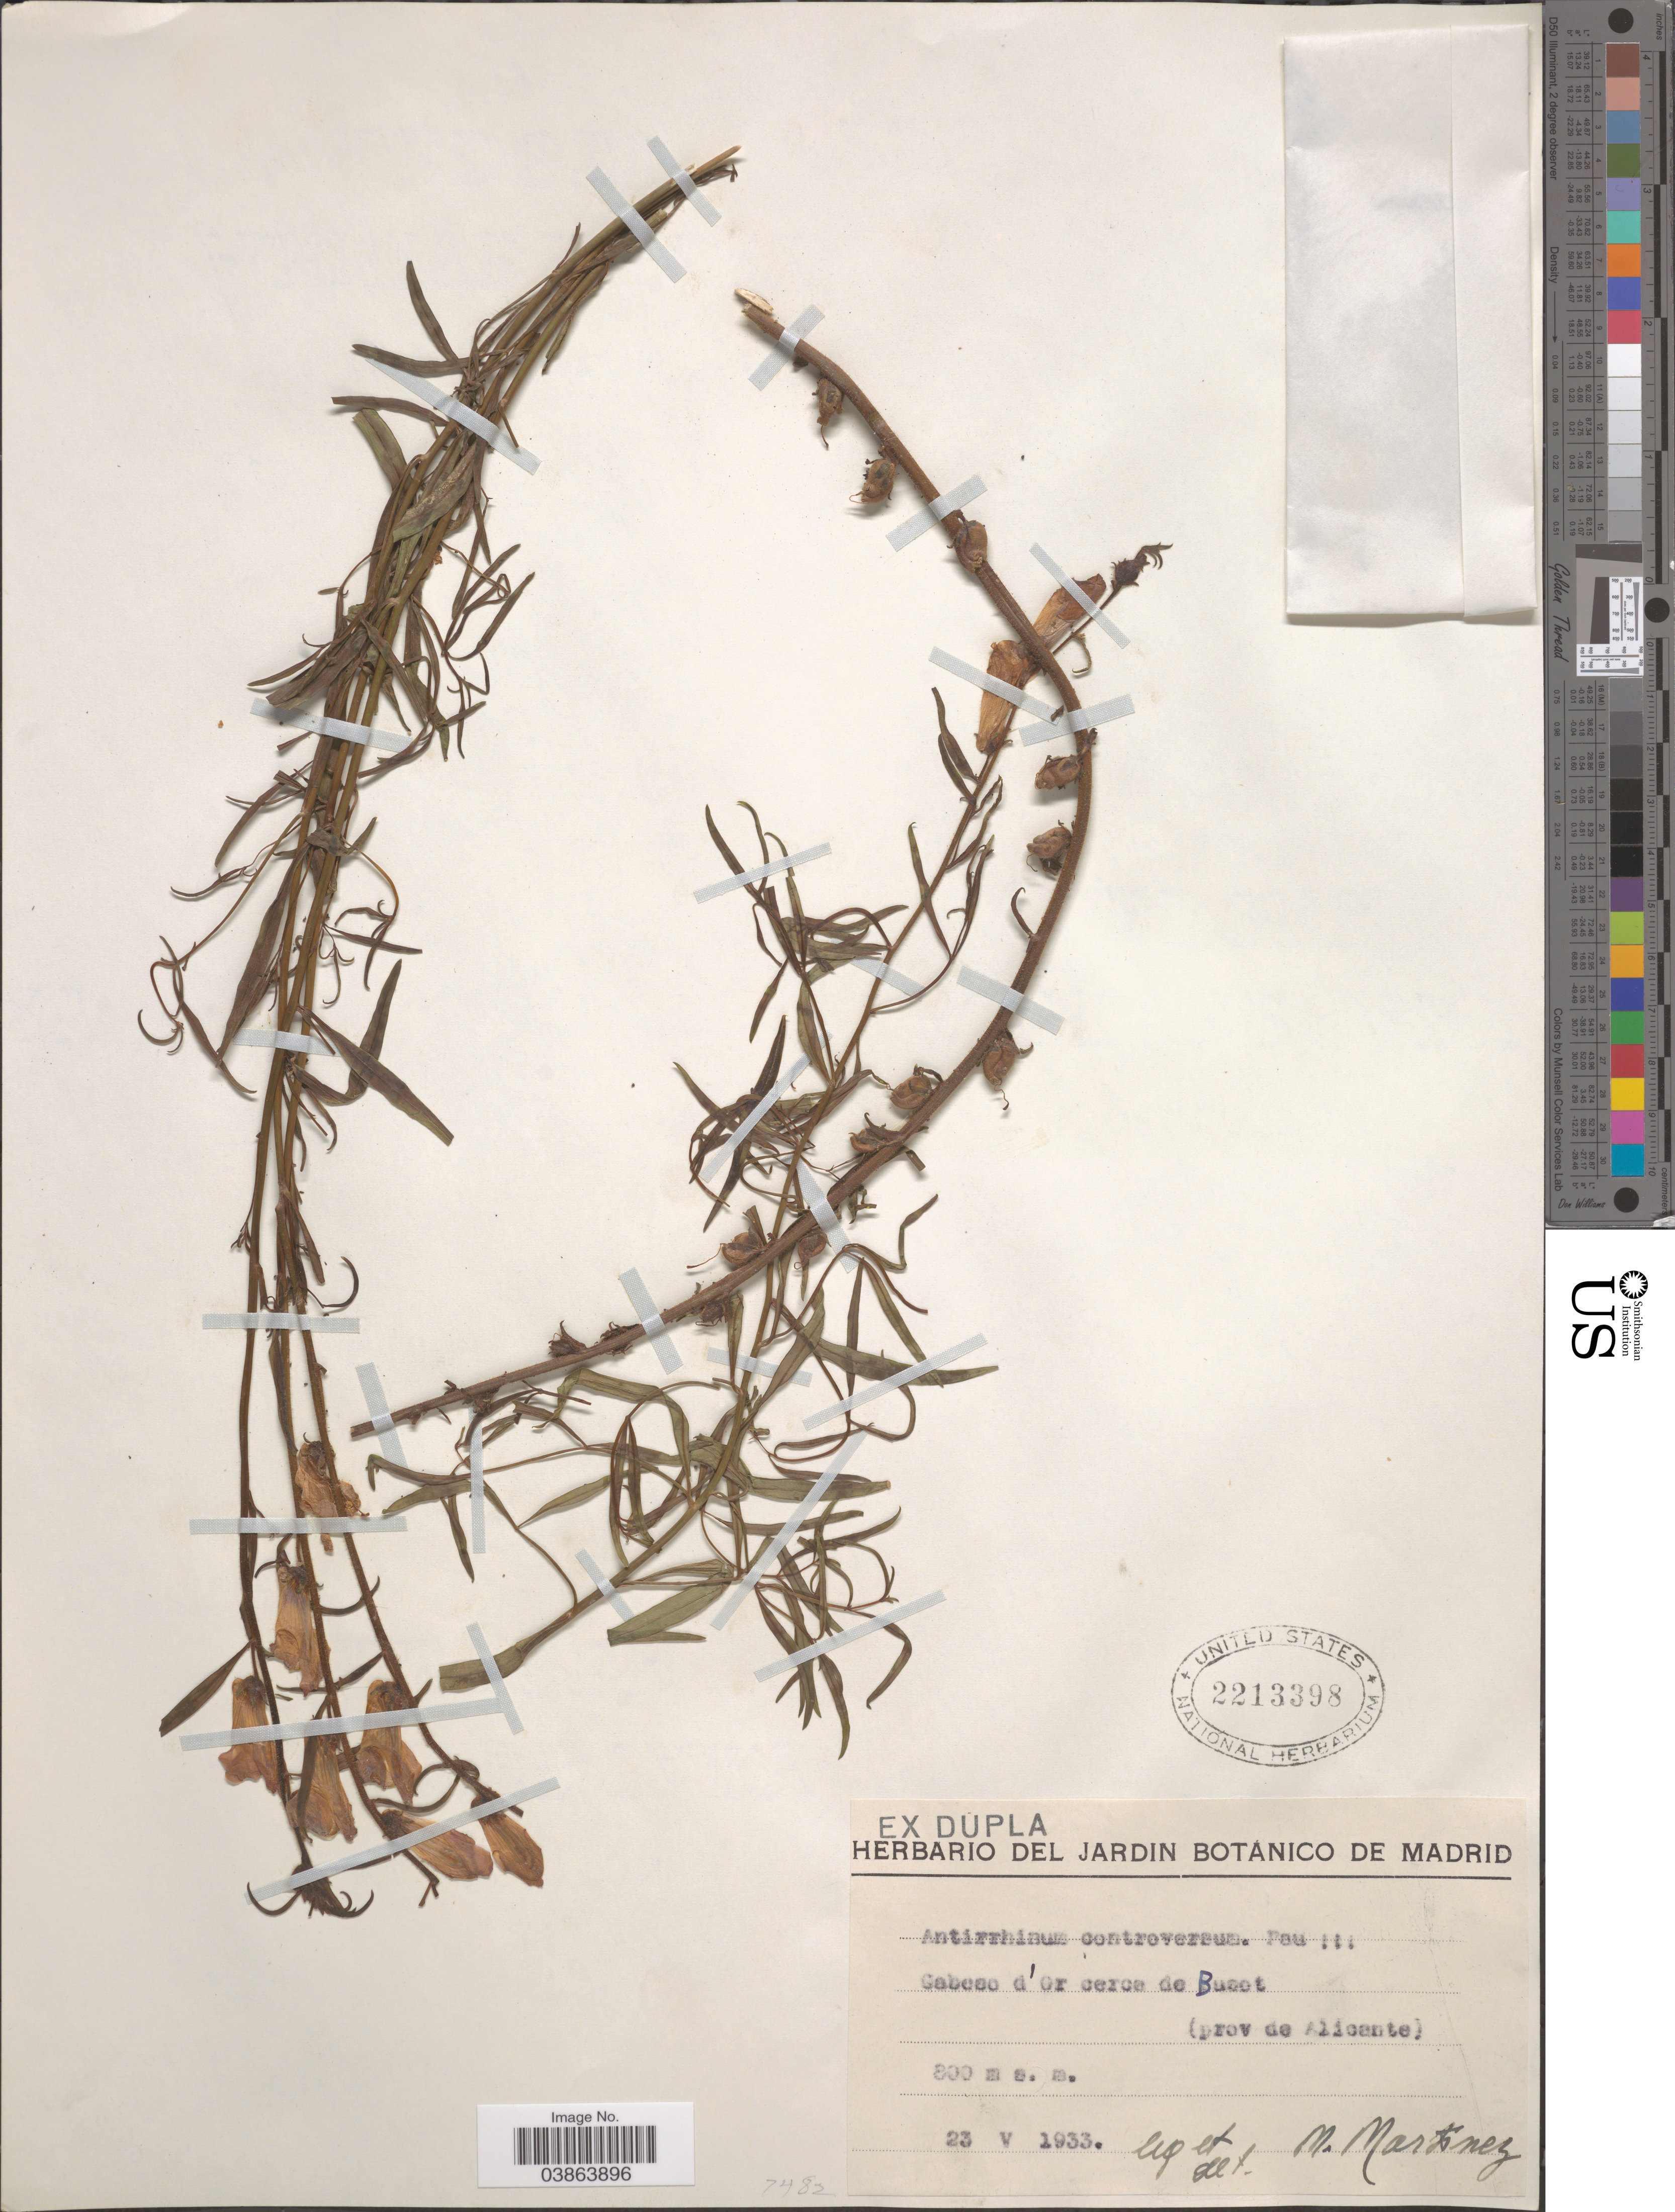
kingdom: Plantae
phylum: Tracheophyta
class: Magnoliopsida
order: Lamiales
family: Plantaginaceae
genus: Antirrhinum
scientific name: Antirrhinum controversum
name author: Pau ex Sennen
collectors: M. Martínez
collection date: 1933-05-23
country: Spain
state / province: Madrid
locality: Gabeso d'Or cerca de Buzet. (prov de Alicante).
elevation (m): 800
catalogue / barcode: US 2213398